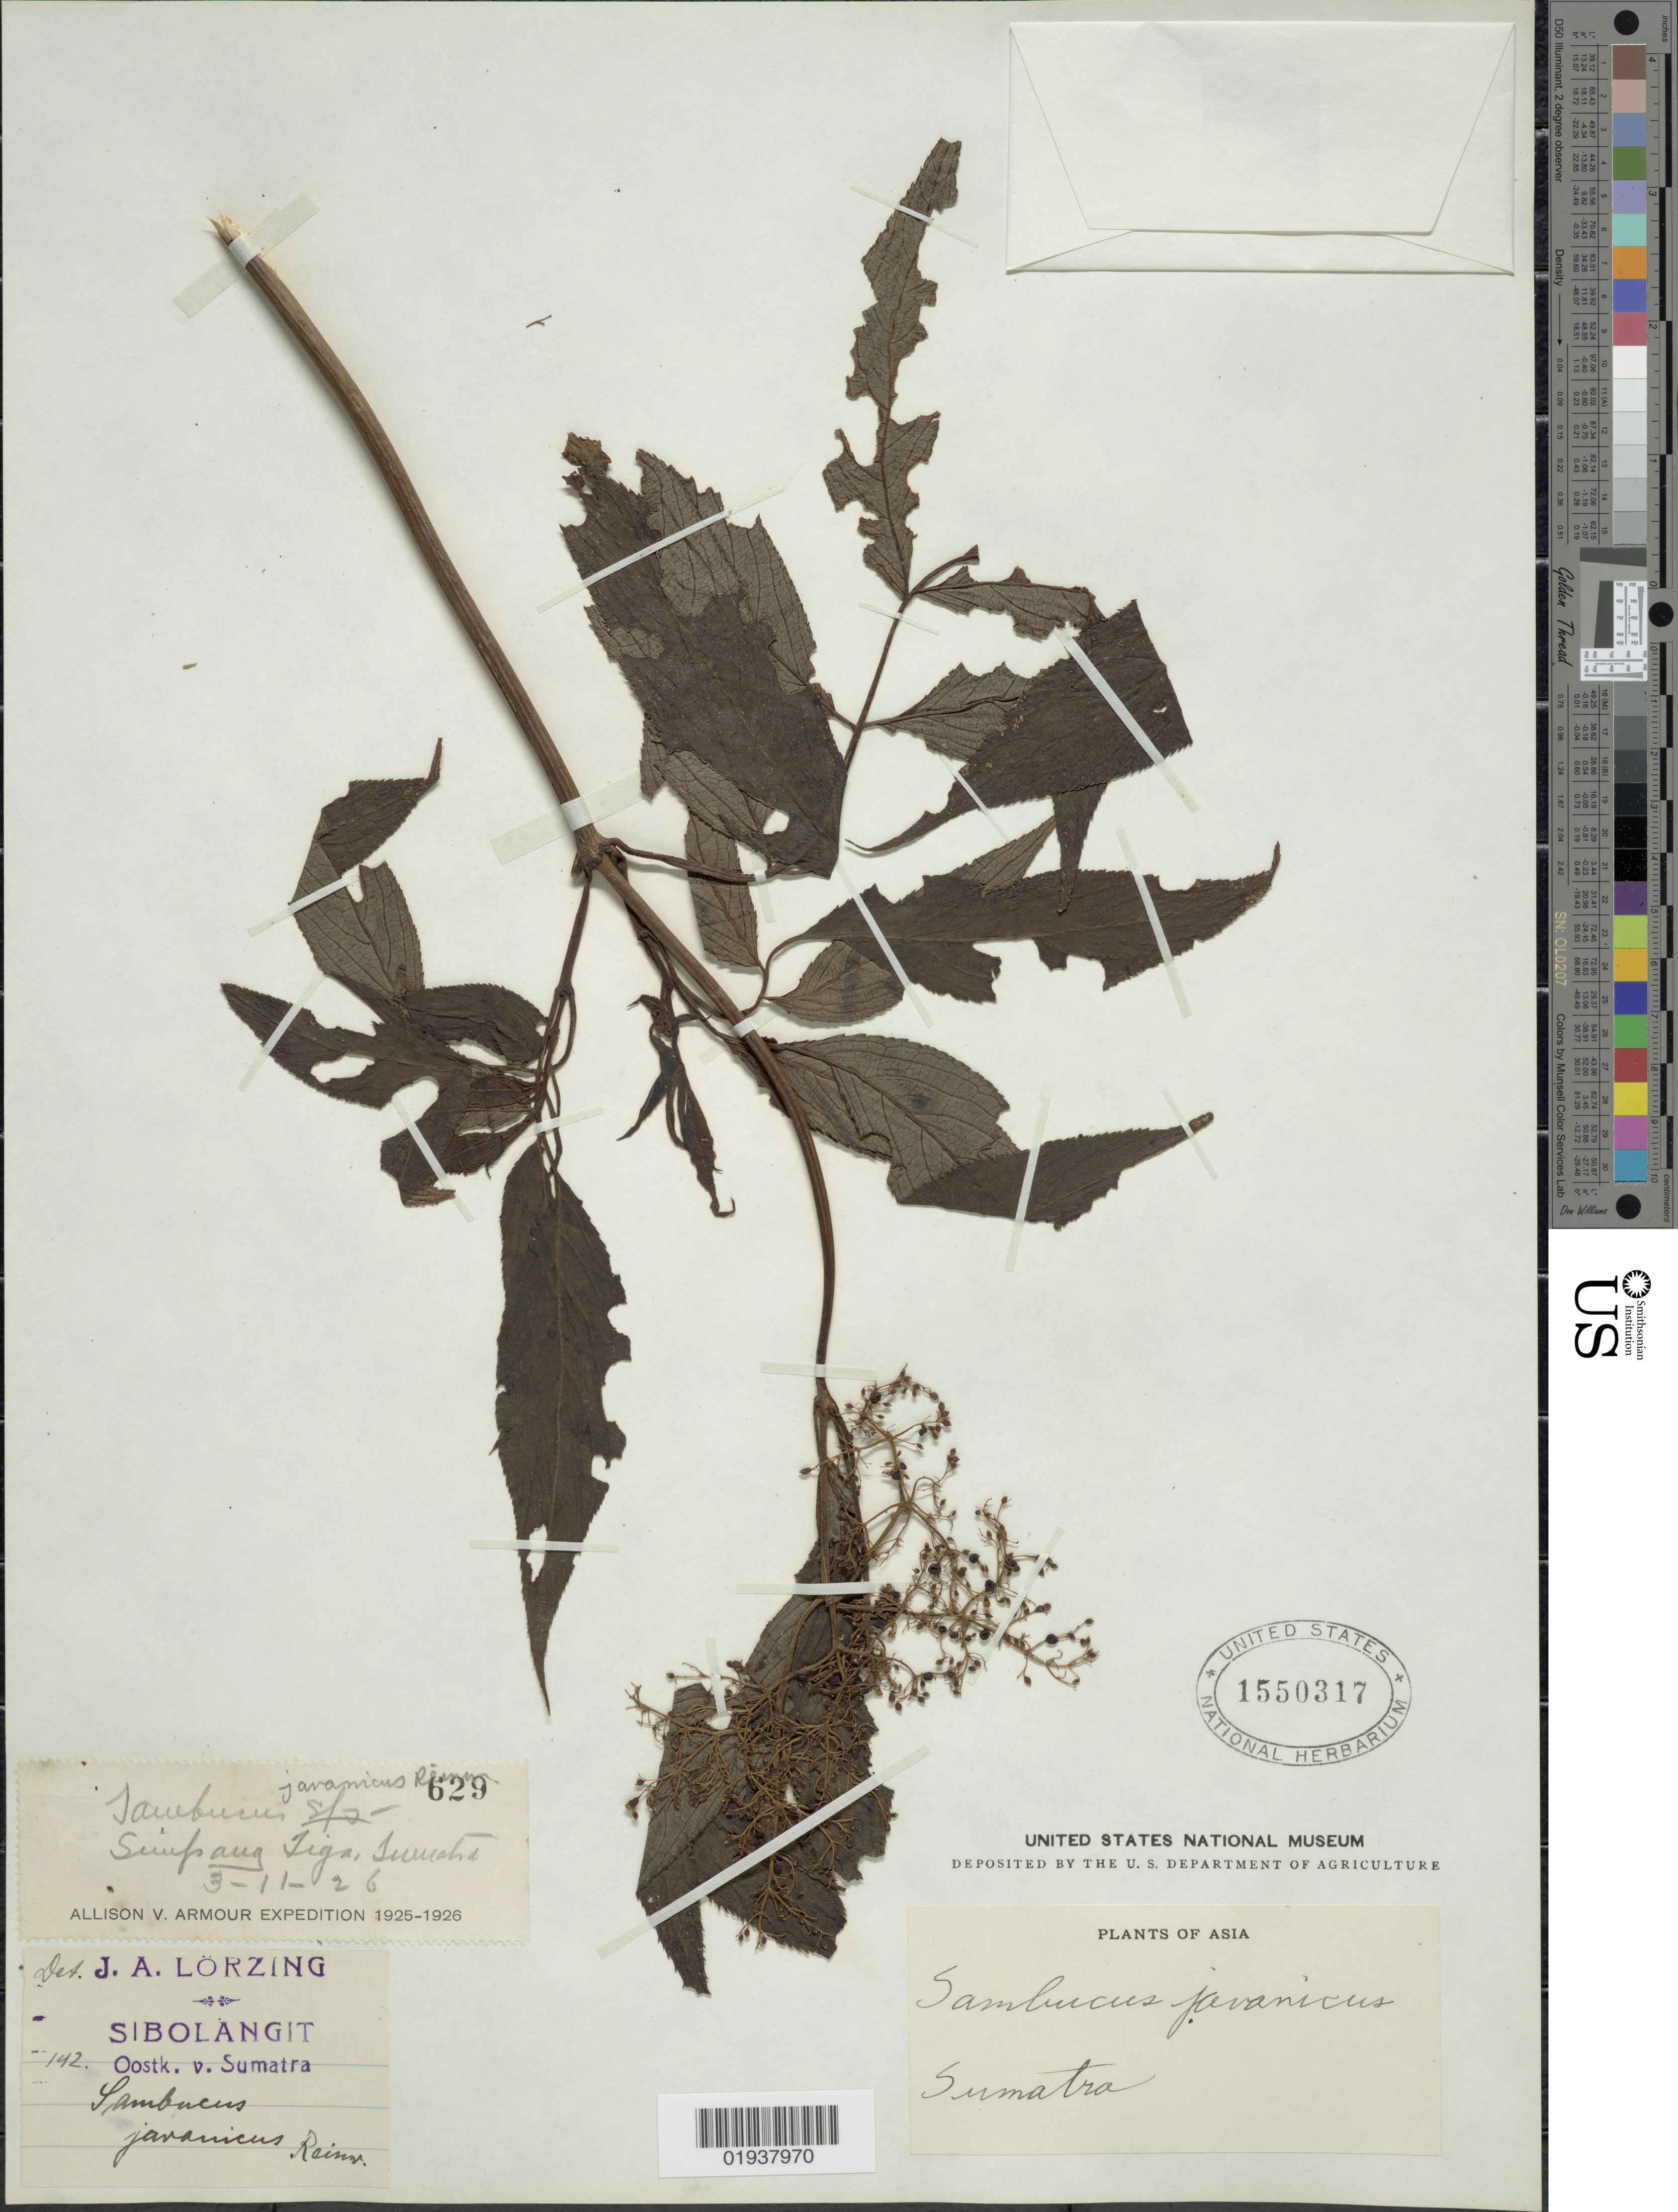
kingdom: Plantae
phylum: Tracheophyta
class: Magnoliopsida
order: Dipsacales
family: Viburnaceae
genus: Sambucus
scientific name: Sambucus javanica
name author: Blume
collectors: Allison V. Armour Expedition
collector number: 629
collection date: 1926-11-03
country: Indonesia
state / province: Sumatra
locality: Simpang Tiga. [interpreted]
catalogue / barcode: US 1550317